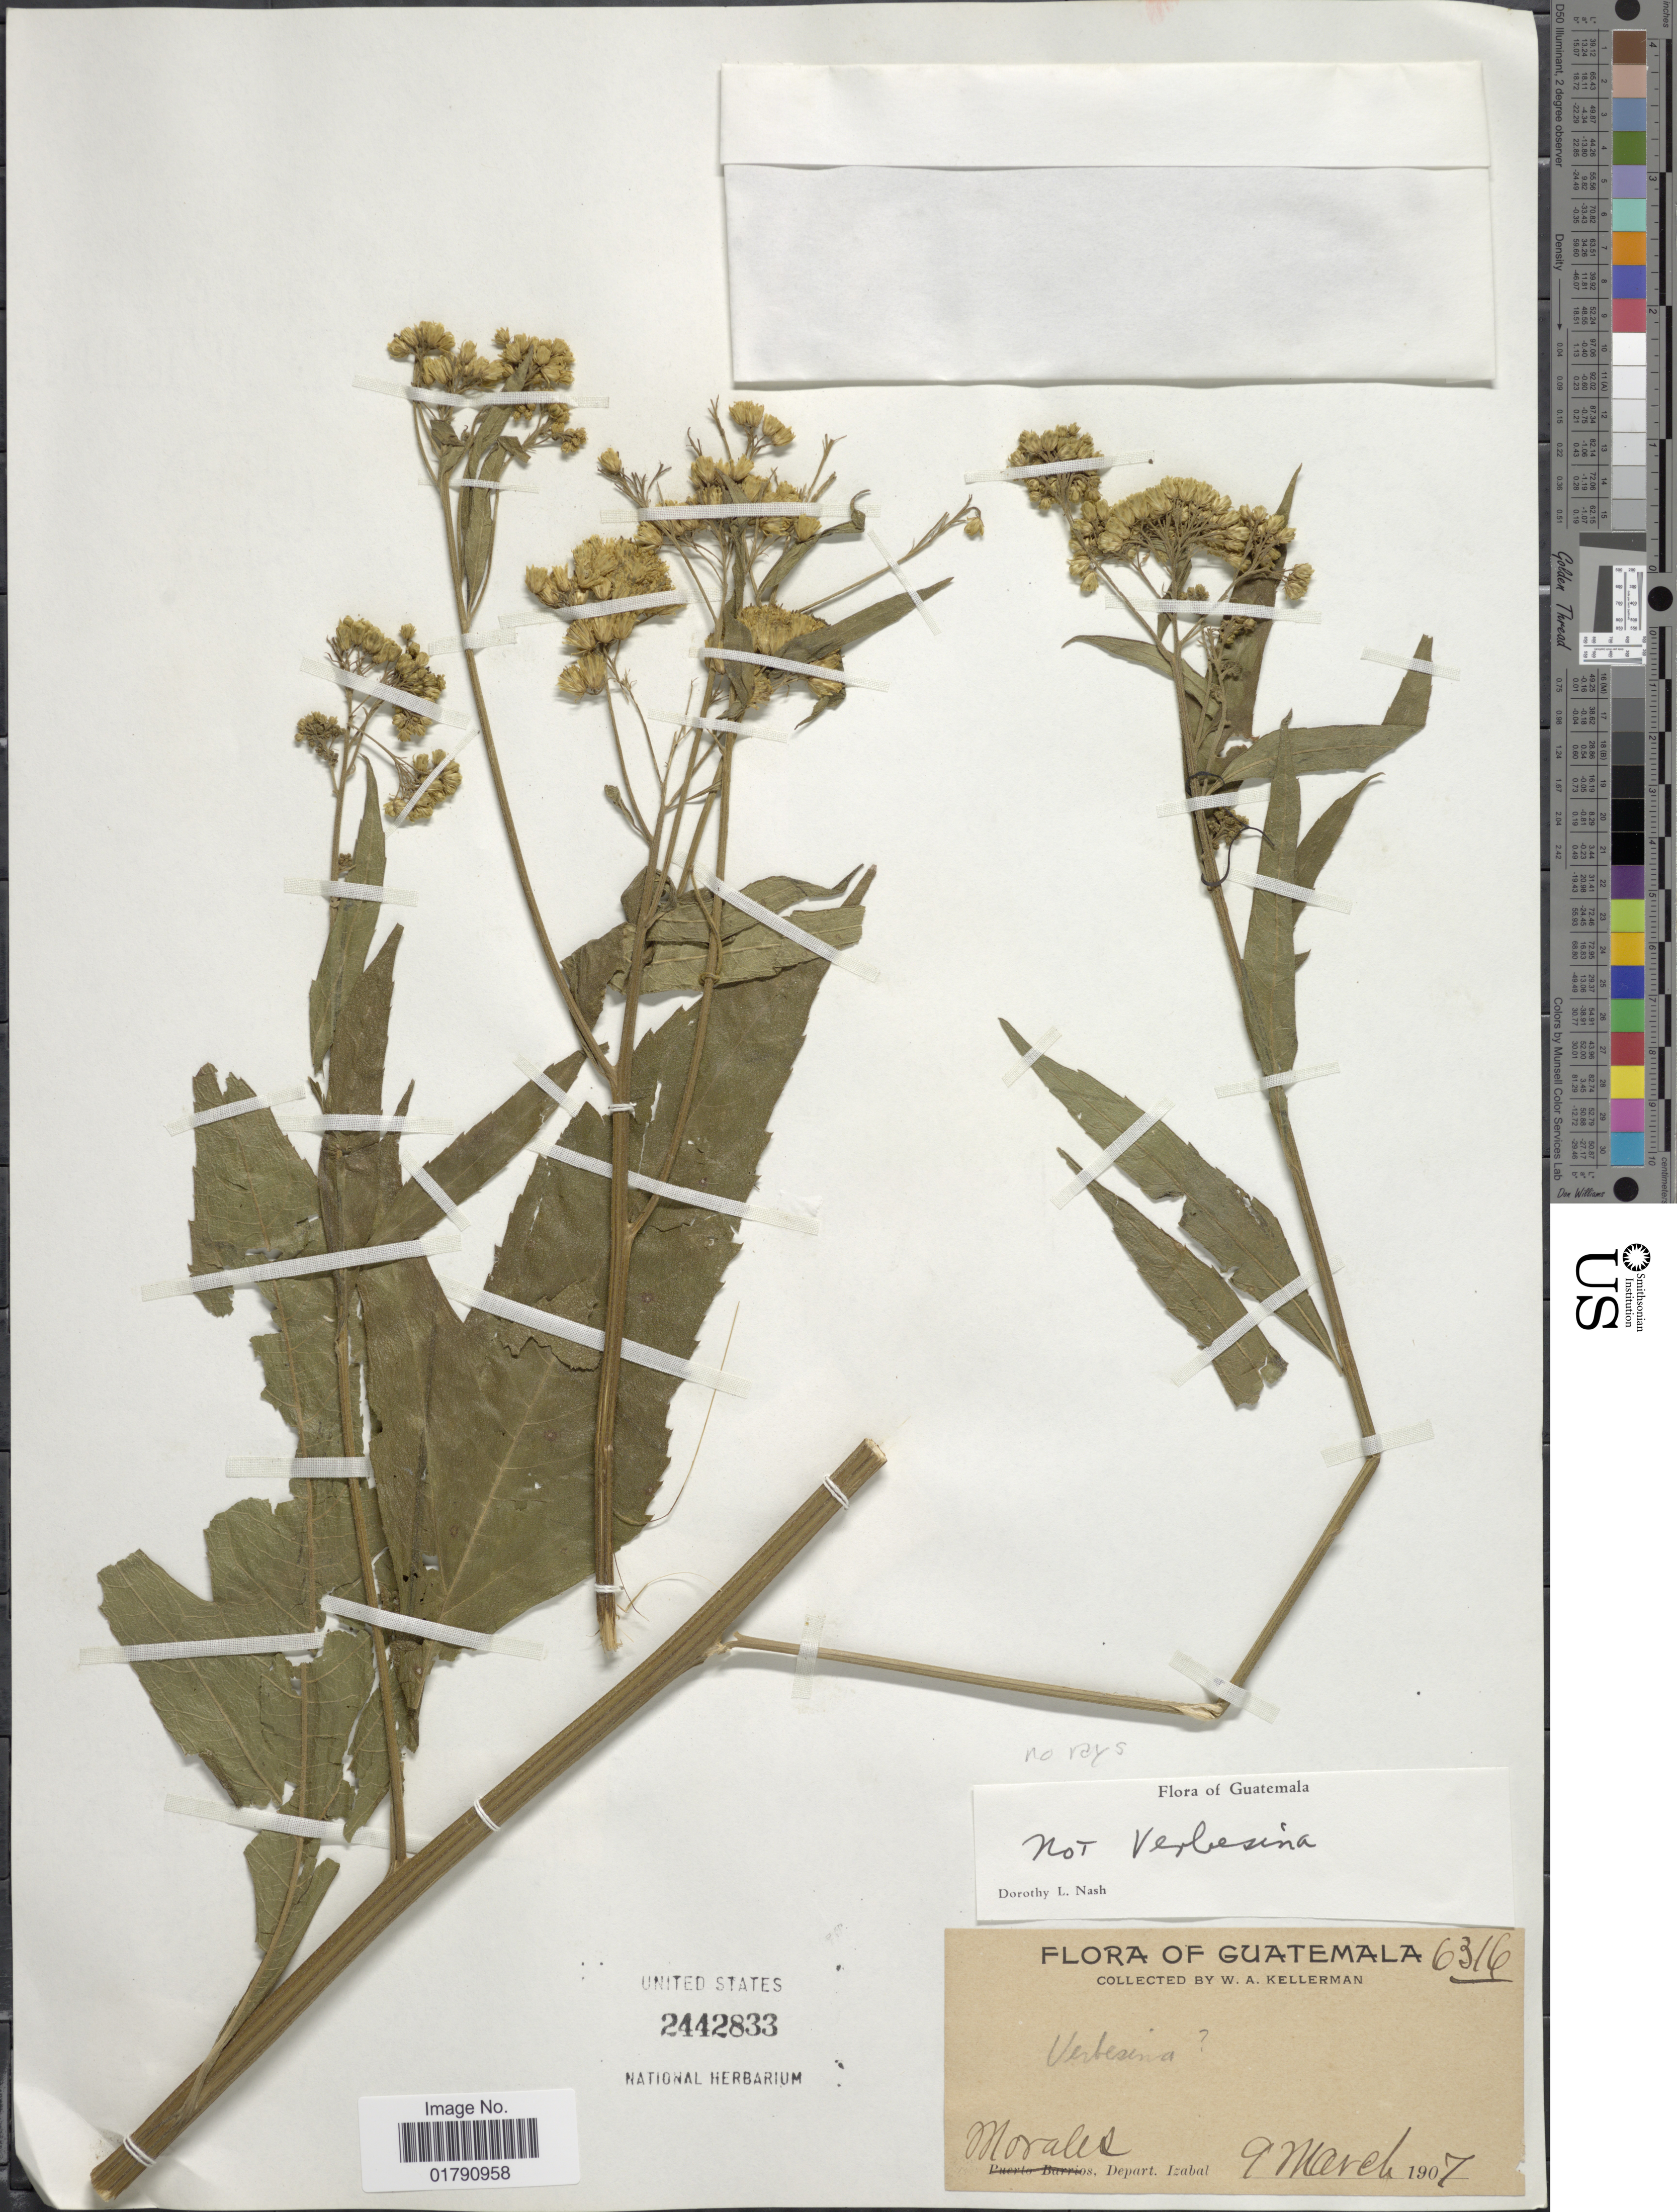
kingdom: Plantae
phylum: Tracheophyta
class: Magnoliopsida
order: Asterales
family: Asteraceae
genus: Neurolaena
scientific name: Neurolaena lobata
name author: (L.) R. Br. ex Cass.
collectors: W. Kellerman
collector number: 6316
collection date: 1907-03-09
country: Guatemala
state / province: Izabal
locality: Morales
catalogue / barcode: US 2442833